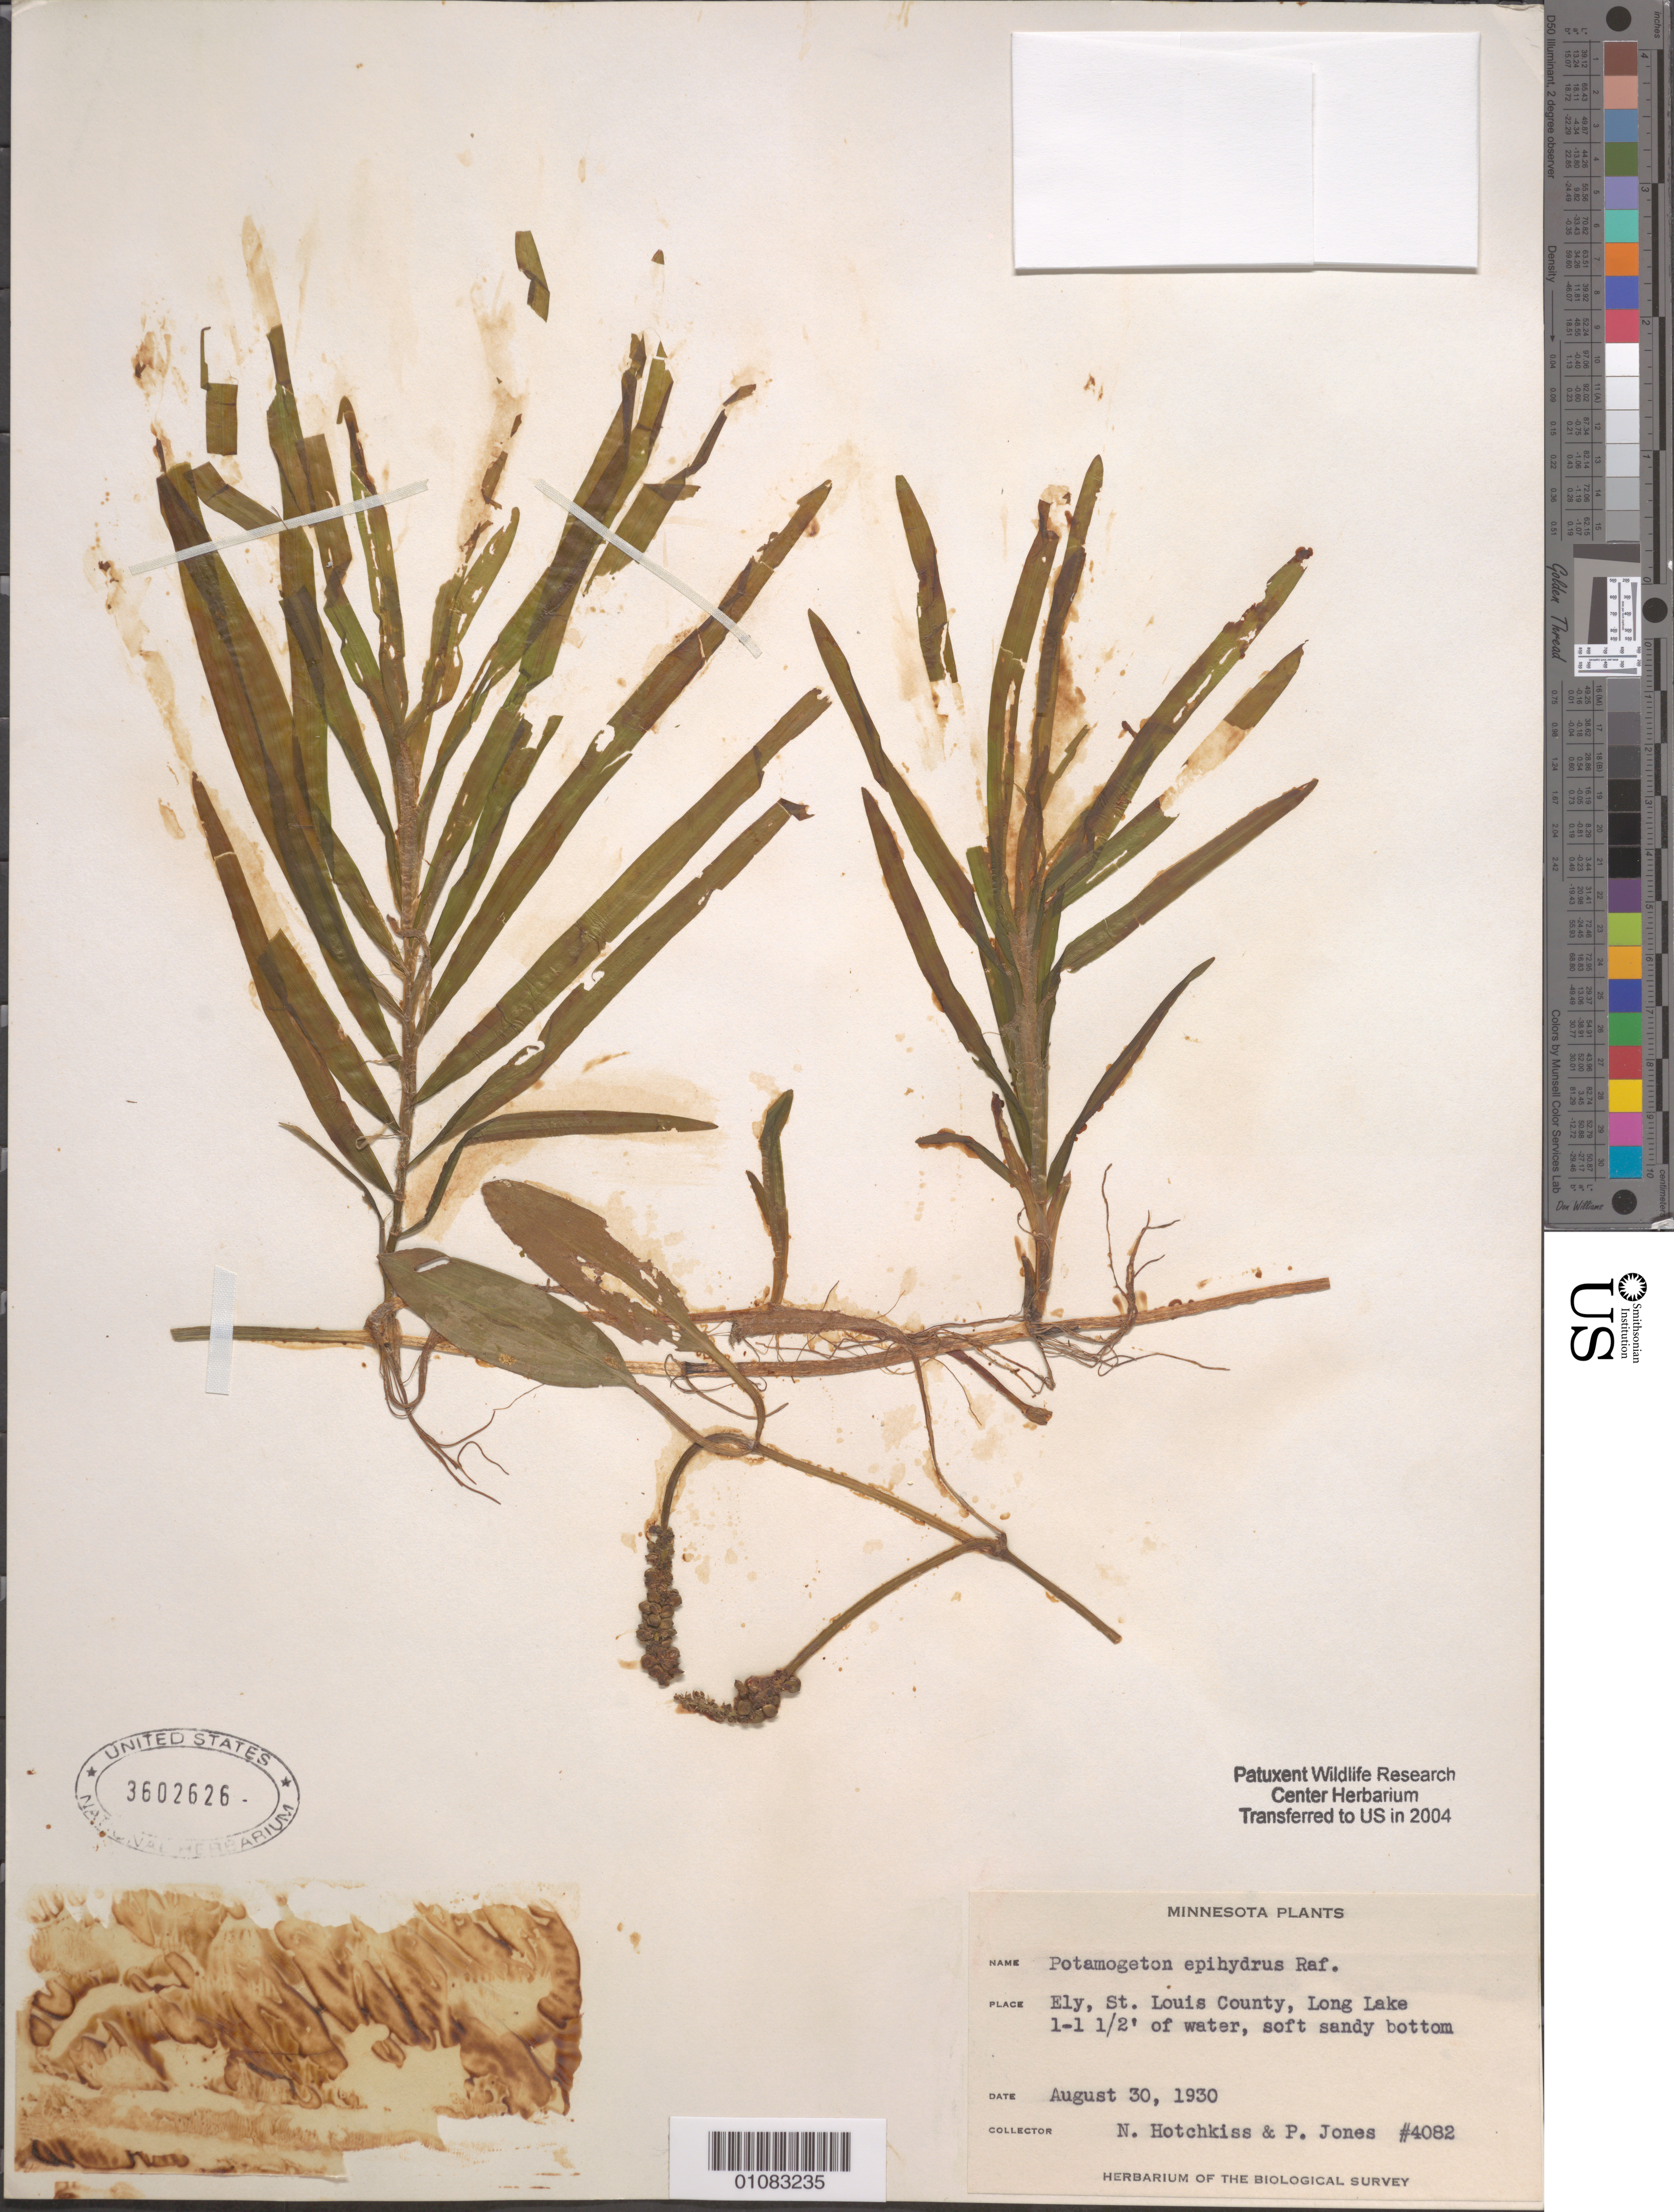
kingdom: Plantae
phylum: Tracheophyta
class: Liliopsida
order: Alismatales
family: Potamogetonaceae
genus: Potamogeton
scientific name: Potamogeton epihydrus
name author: Raf.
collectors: N. Hotchkiss & P. Jones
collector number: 4082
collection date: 1930-08-30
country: United States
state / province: Minnesota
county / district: St. Louis County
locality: near Ely, NW end of Long Lake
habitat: Slightly soft sandy bottom.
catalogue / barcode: US 3602626